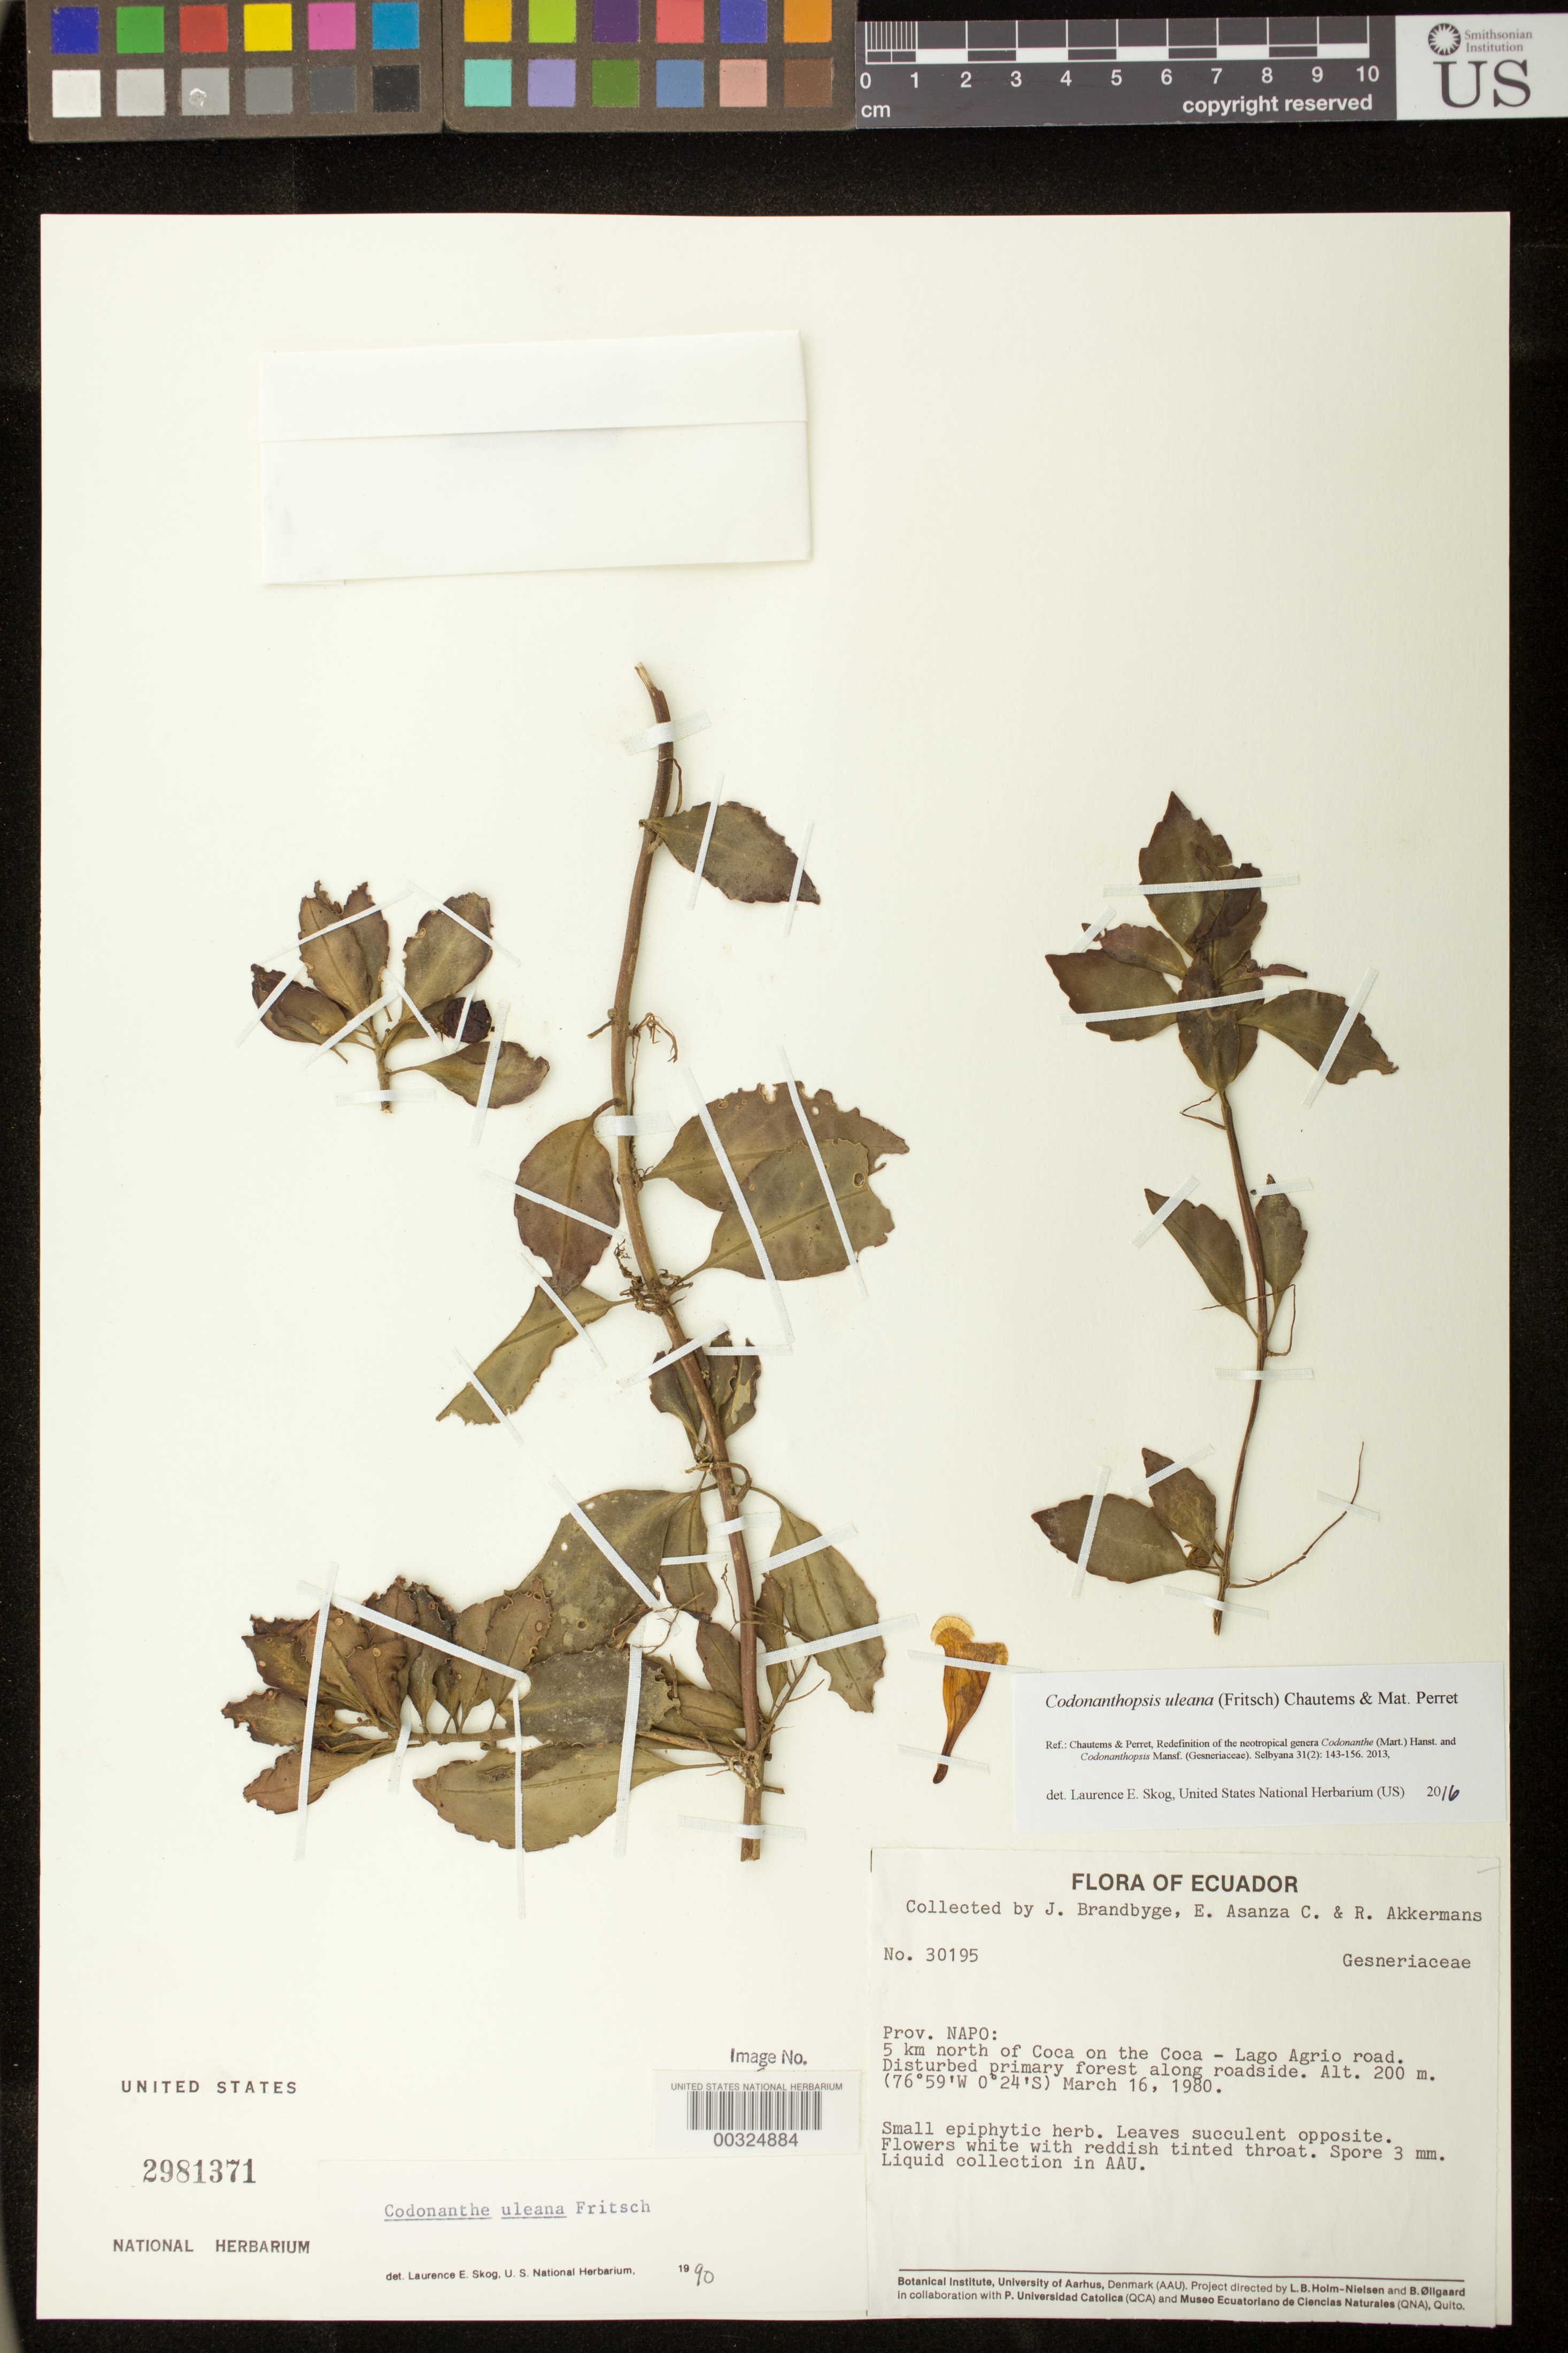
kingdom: Plantae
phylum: Tracheophyta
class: Magnoliopsida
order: Lamiales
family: Gesneriaceae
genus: Codonanthopsis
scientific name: Codonanthopsis uleana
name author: (Fritsch) Chautems & Mat.Perret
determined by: Skog, Laurence E.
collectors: J. Brandbyge, E. Asanza C. & R. W. A. P. Akkermans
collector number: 30195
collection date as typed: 16 Mar 1980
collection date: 1980-03-16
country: Ecuador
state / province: Napo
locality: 5 km N of Coca on the Coca - Lago Agria road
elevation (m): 200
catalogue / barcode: US 2981371